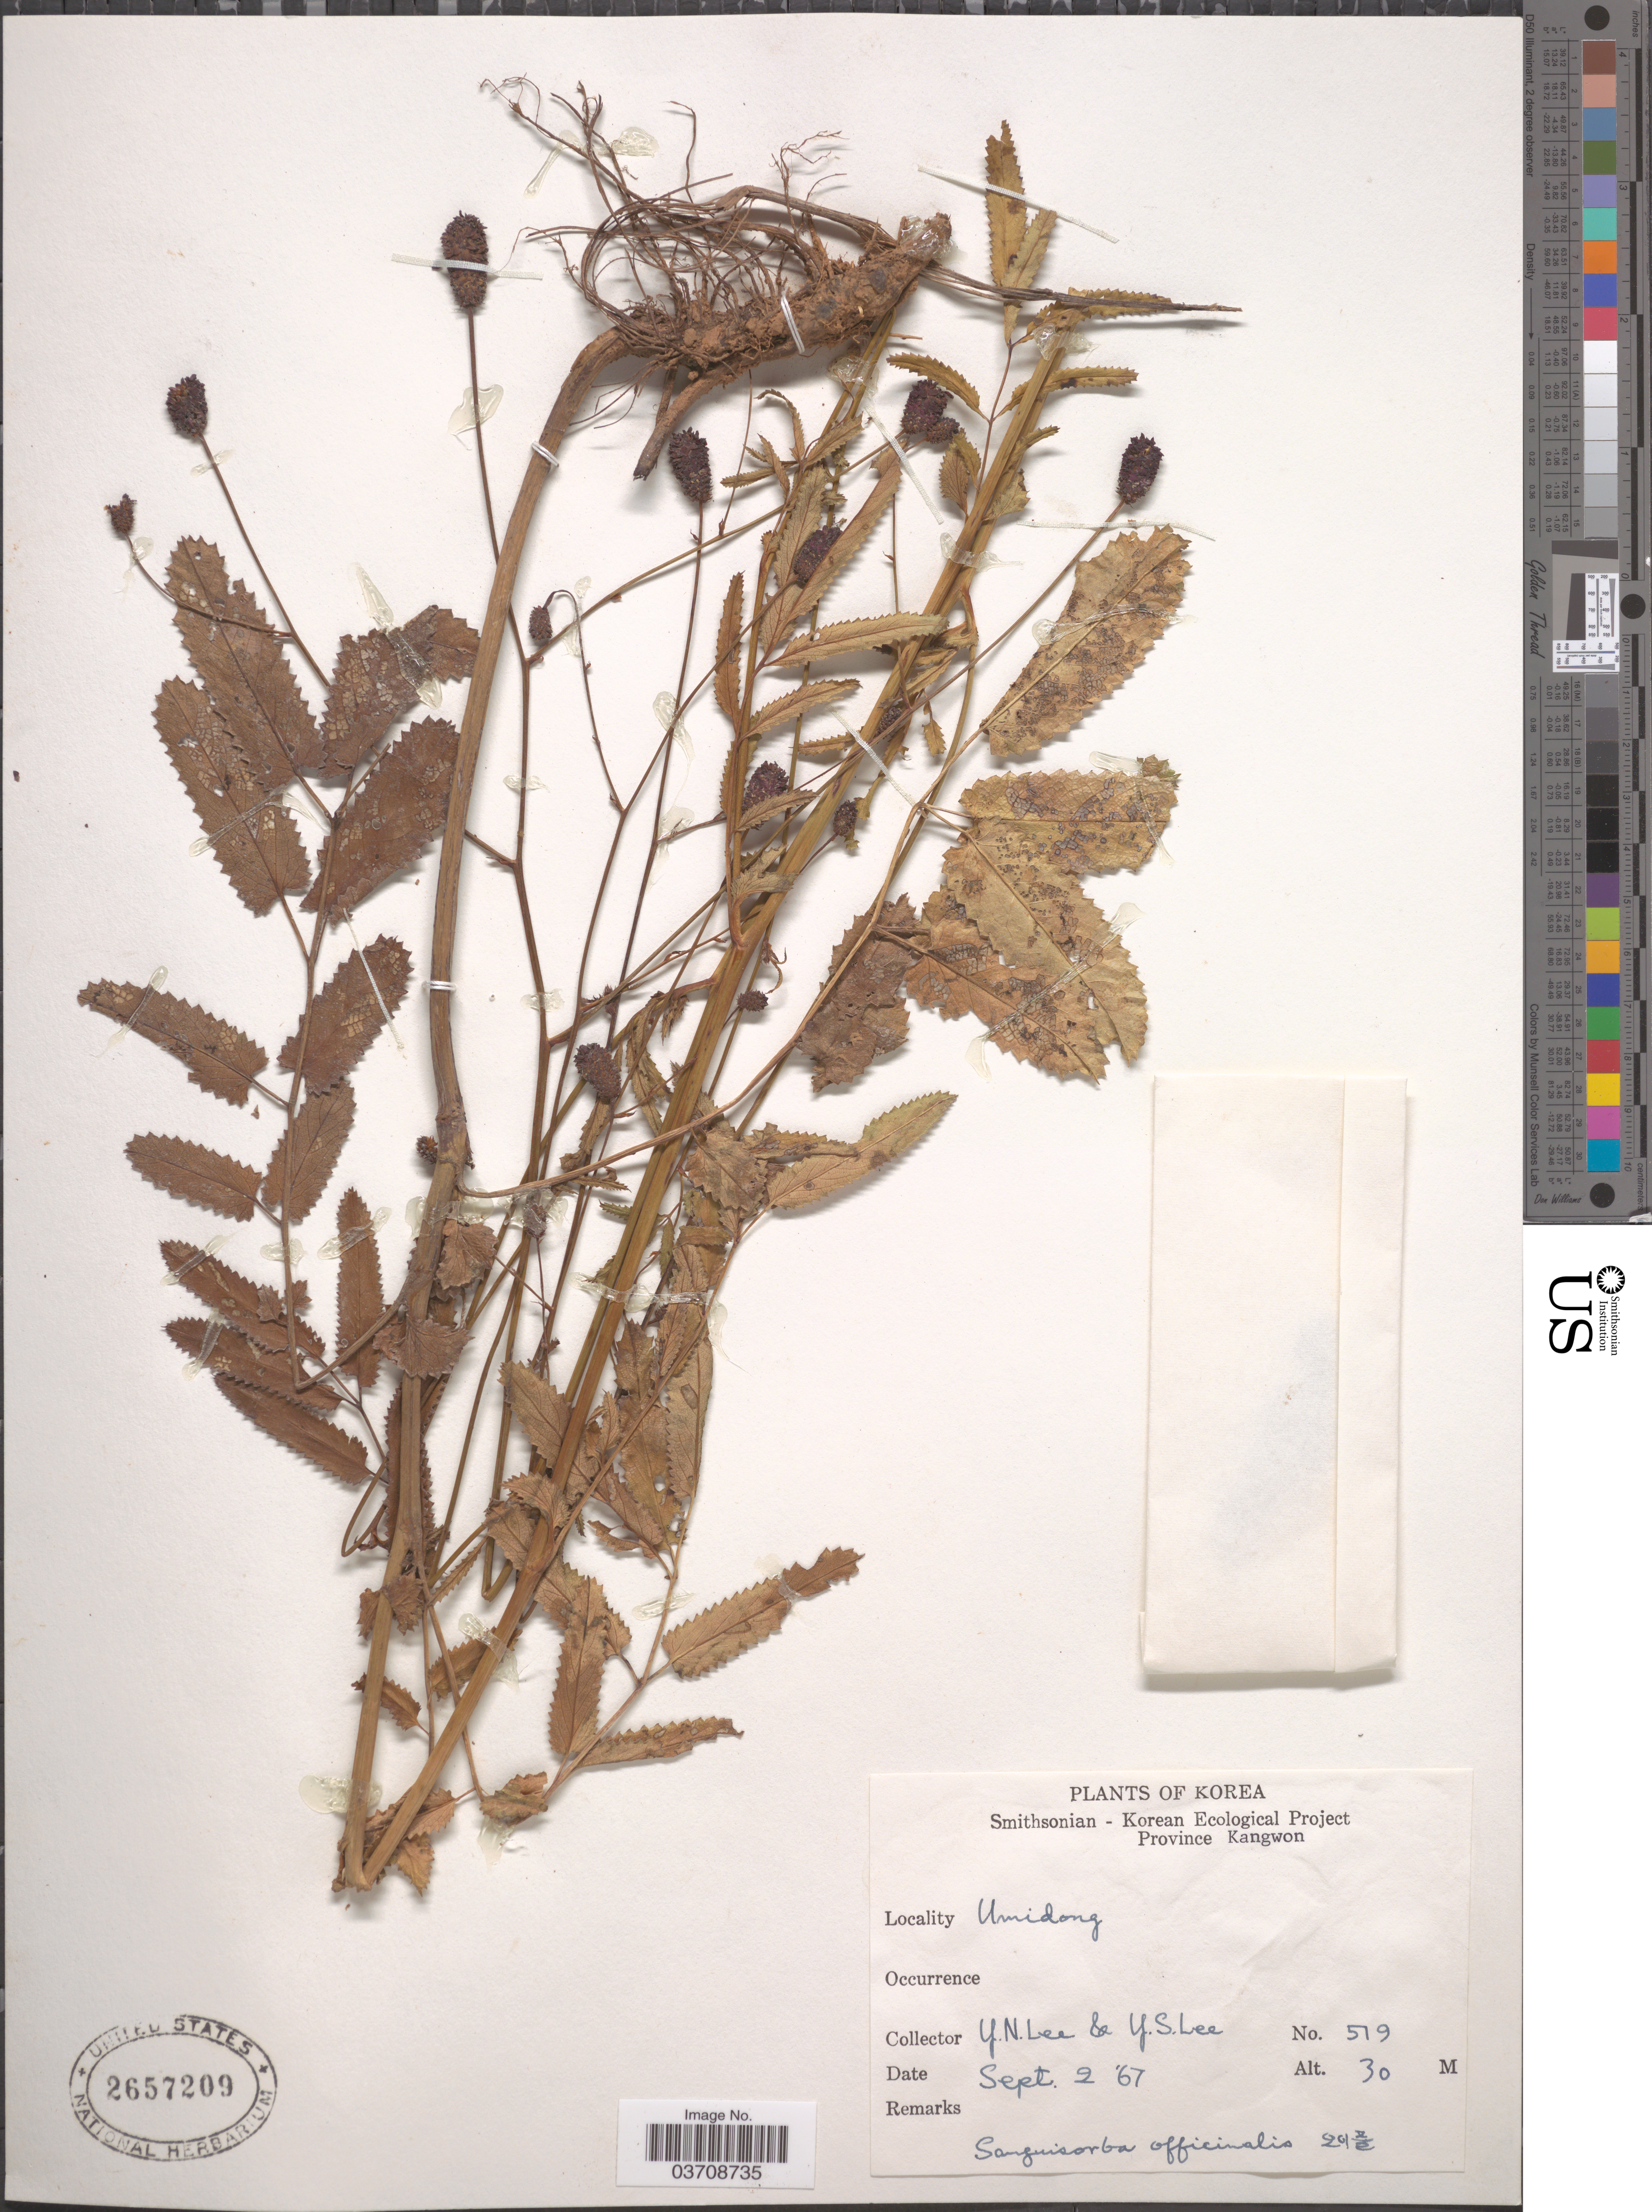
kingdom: Plantae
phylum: Tracheophyta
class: Magnoliopsida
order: Rosales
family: Rosaceae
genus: Sanguisorba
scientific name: Sanguisorba officinalis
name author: L.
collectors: Y. N. Lee & Y. S. Lee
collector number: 519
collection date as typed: Transcribed d/m/y: 2/9/67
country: North Korea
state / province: Kangwon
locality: Umidong. Province Kangwon.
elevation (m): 30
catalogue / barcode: US 2657209